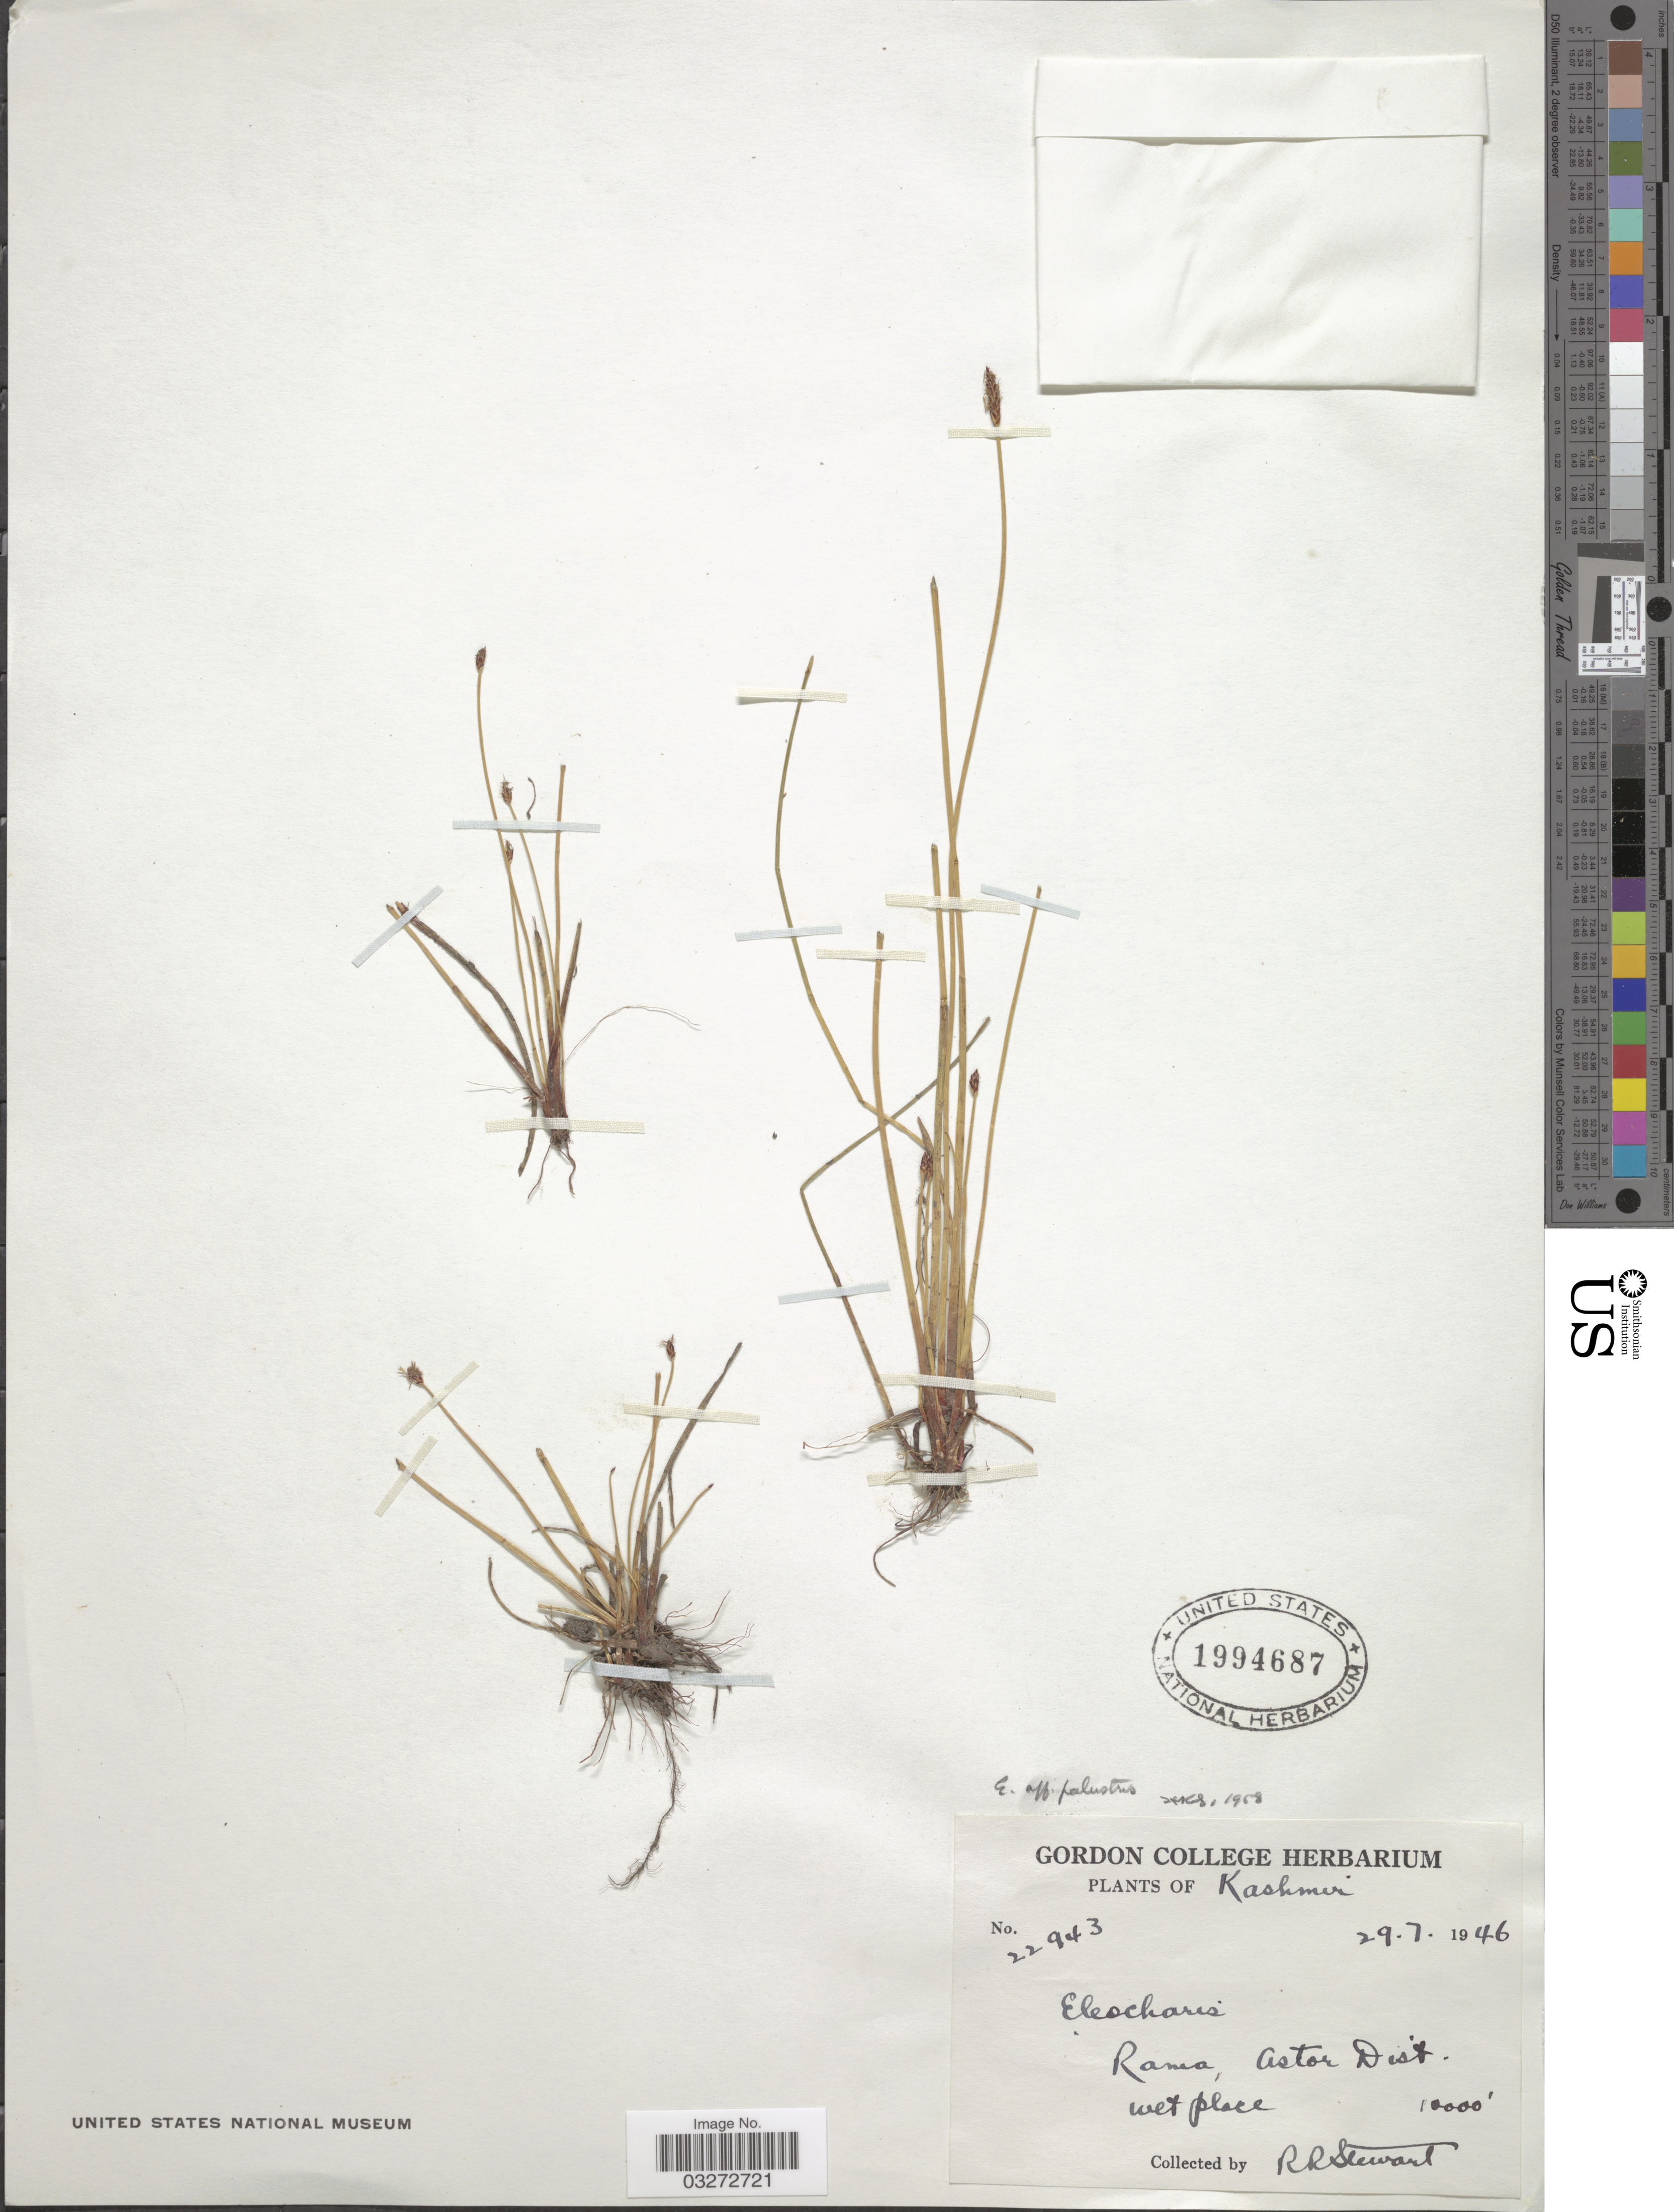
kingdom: Plantae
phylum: Tracheophyta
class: Liliopsida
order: Poales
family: Cyperaceae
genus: Eleocharis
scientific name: Eleocharis palustris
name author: (L.) Roem. & Schult.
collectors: R. Stewart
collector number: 22943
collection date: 1946-07-29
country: Pakistan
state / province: Azad Kashmir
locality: Kashmir. Rama, Astor Dist.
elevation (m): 3048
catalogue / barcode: US 1994687